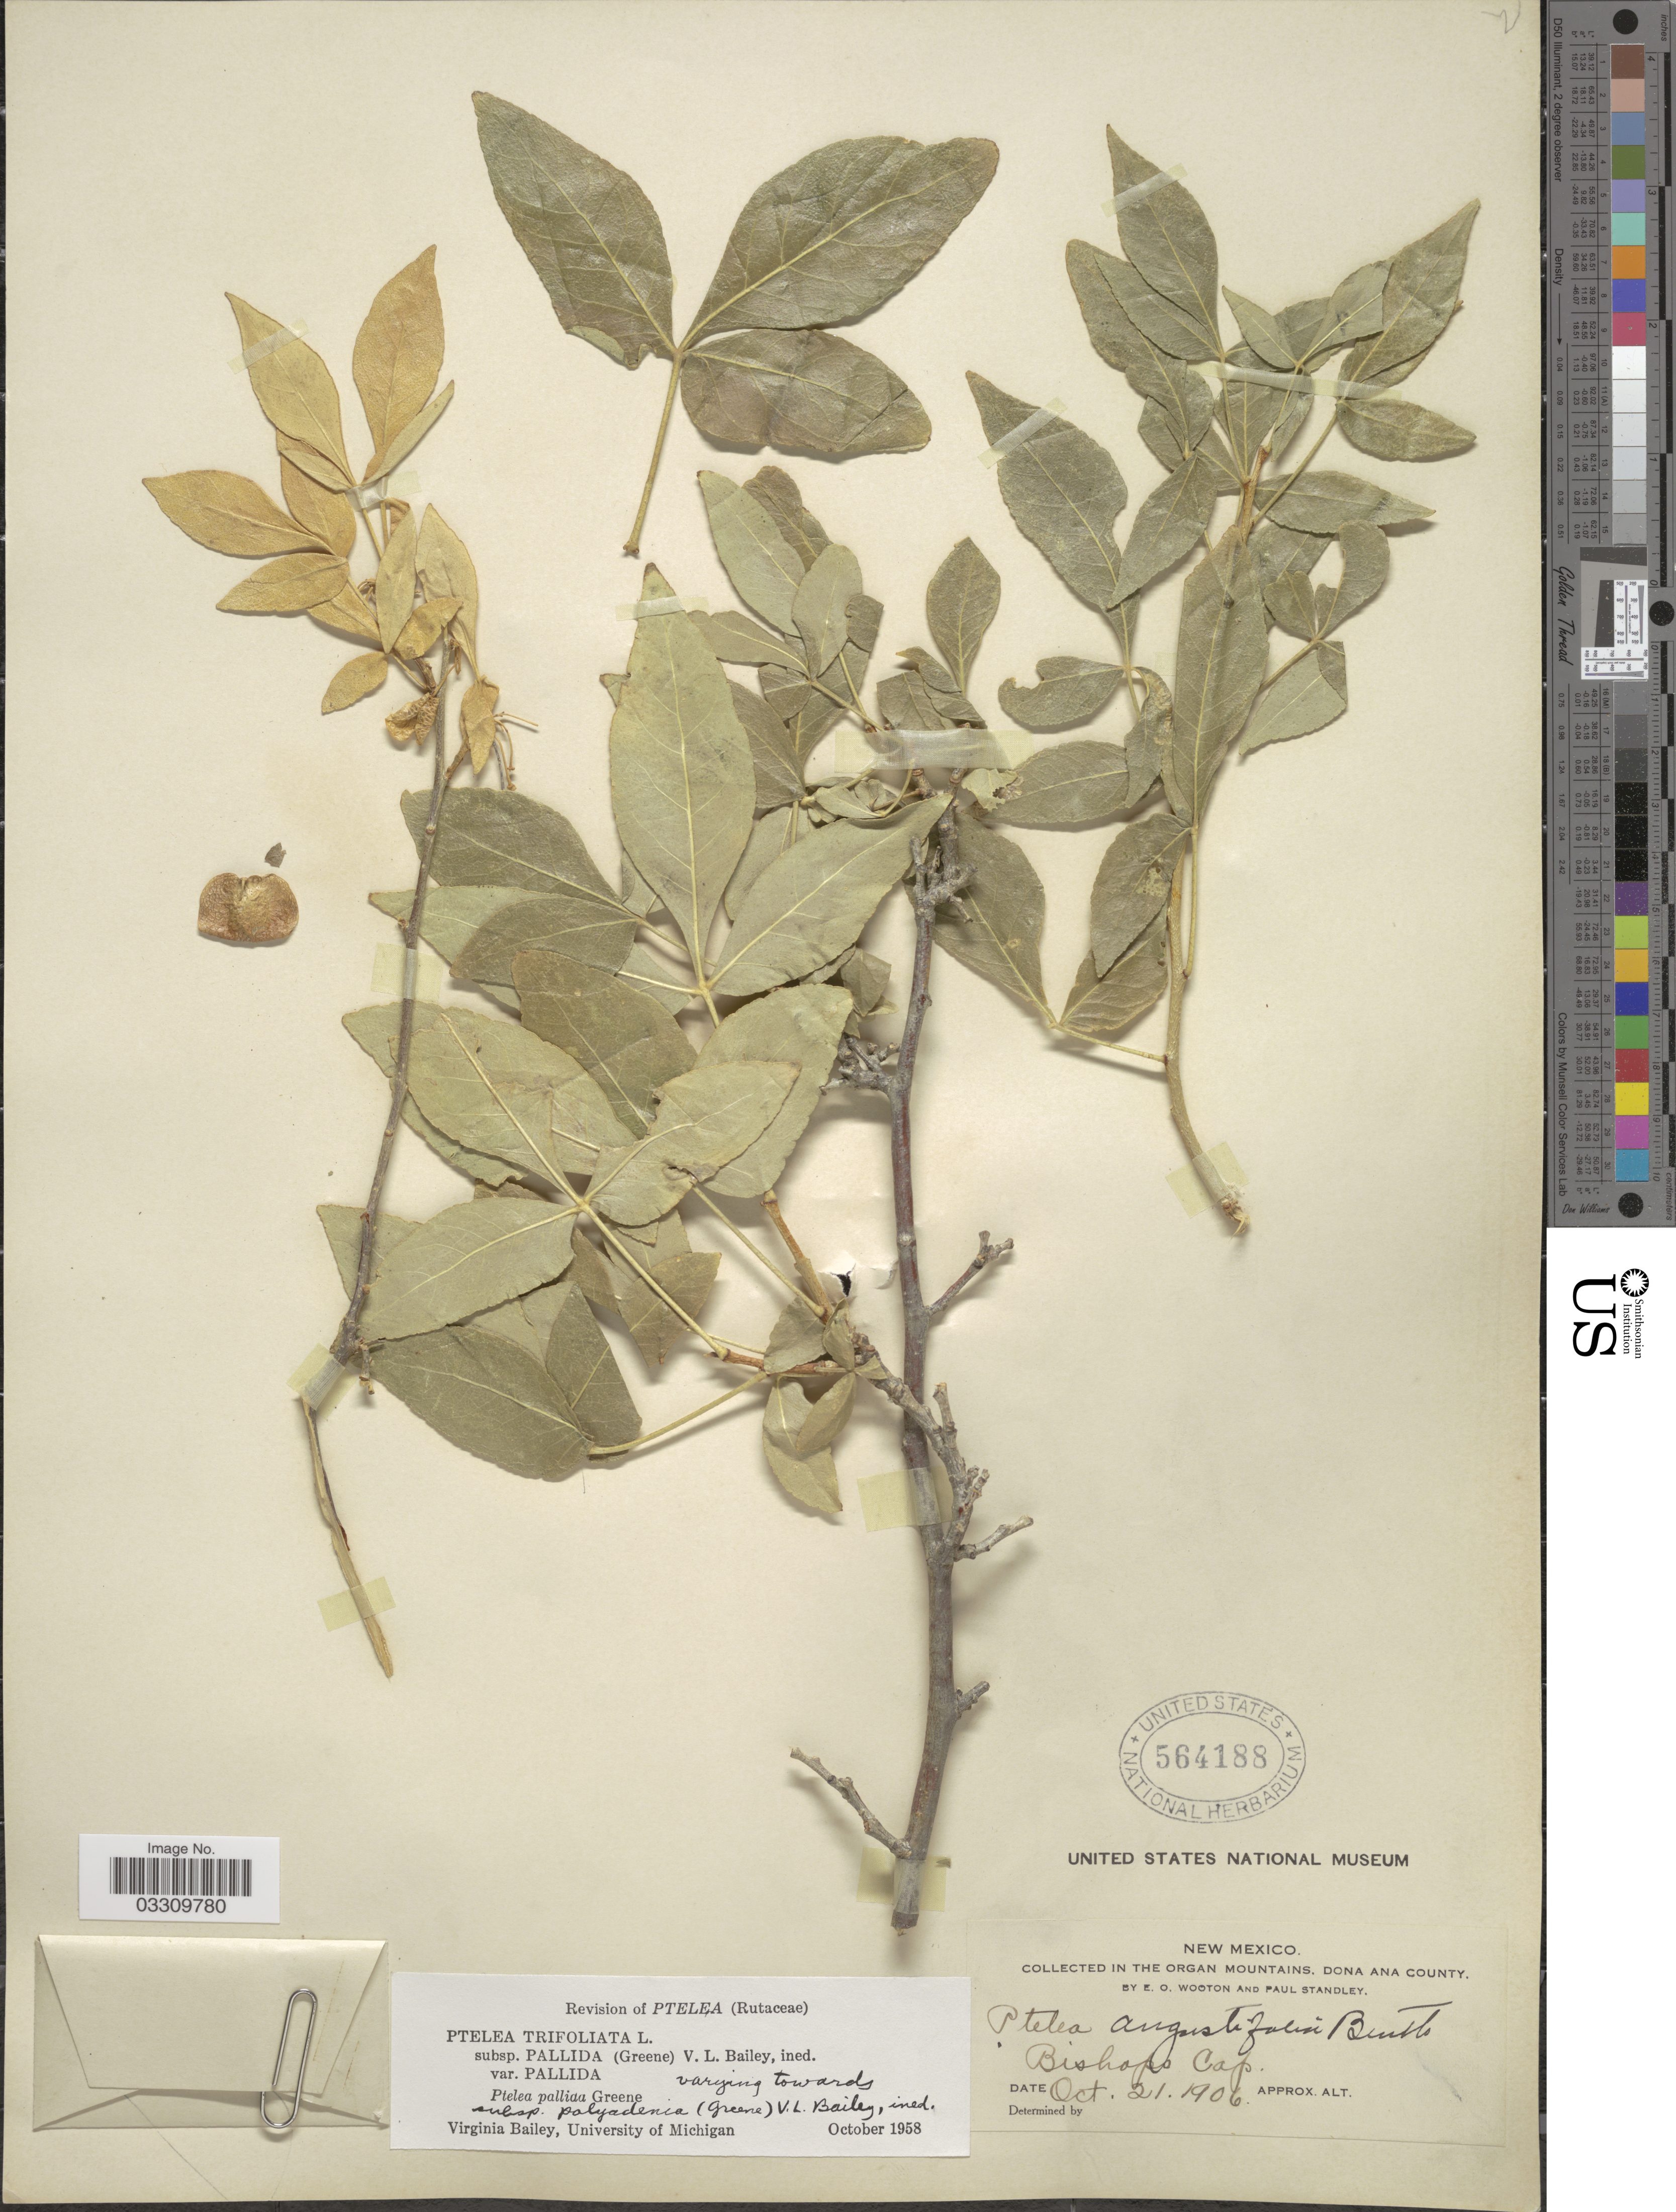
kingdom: Plantae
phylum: Tracheophyta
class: Magnoliopsida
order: Sapindales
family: Rutaceae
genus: Ptelea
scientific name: Ptelea trifoliata subsp. pallida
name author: (Greene) V. L. Bailey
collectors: E. O. Wooton & P. C. Standley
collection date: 1906-10-21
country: United States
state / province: New Mexico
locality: The Organ Mountains, Dona Ana County. Bishops Cap.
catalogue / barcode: US 564188